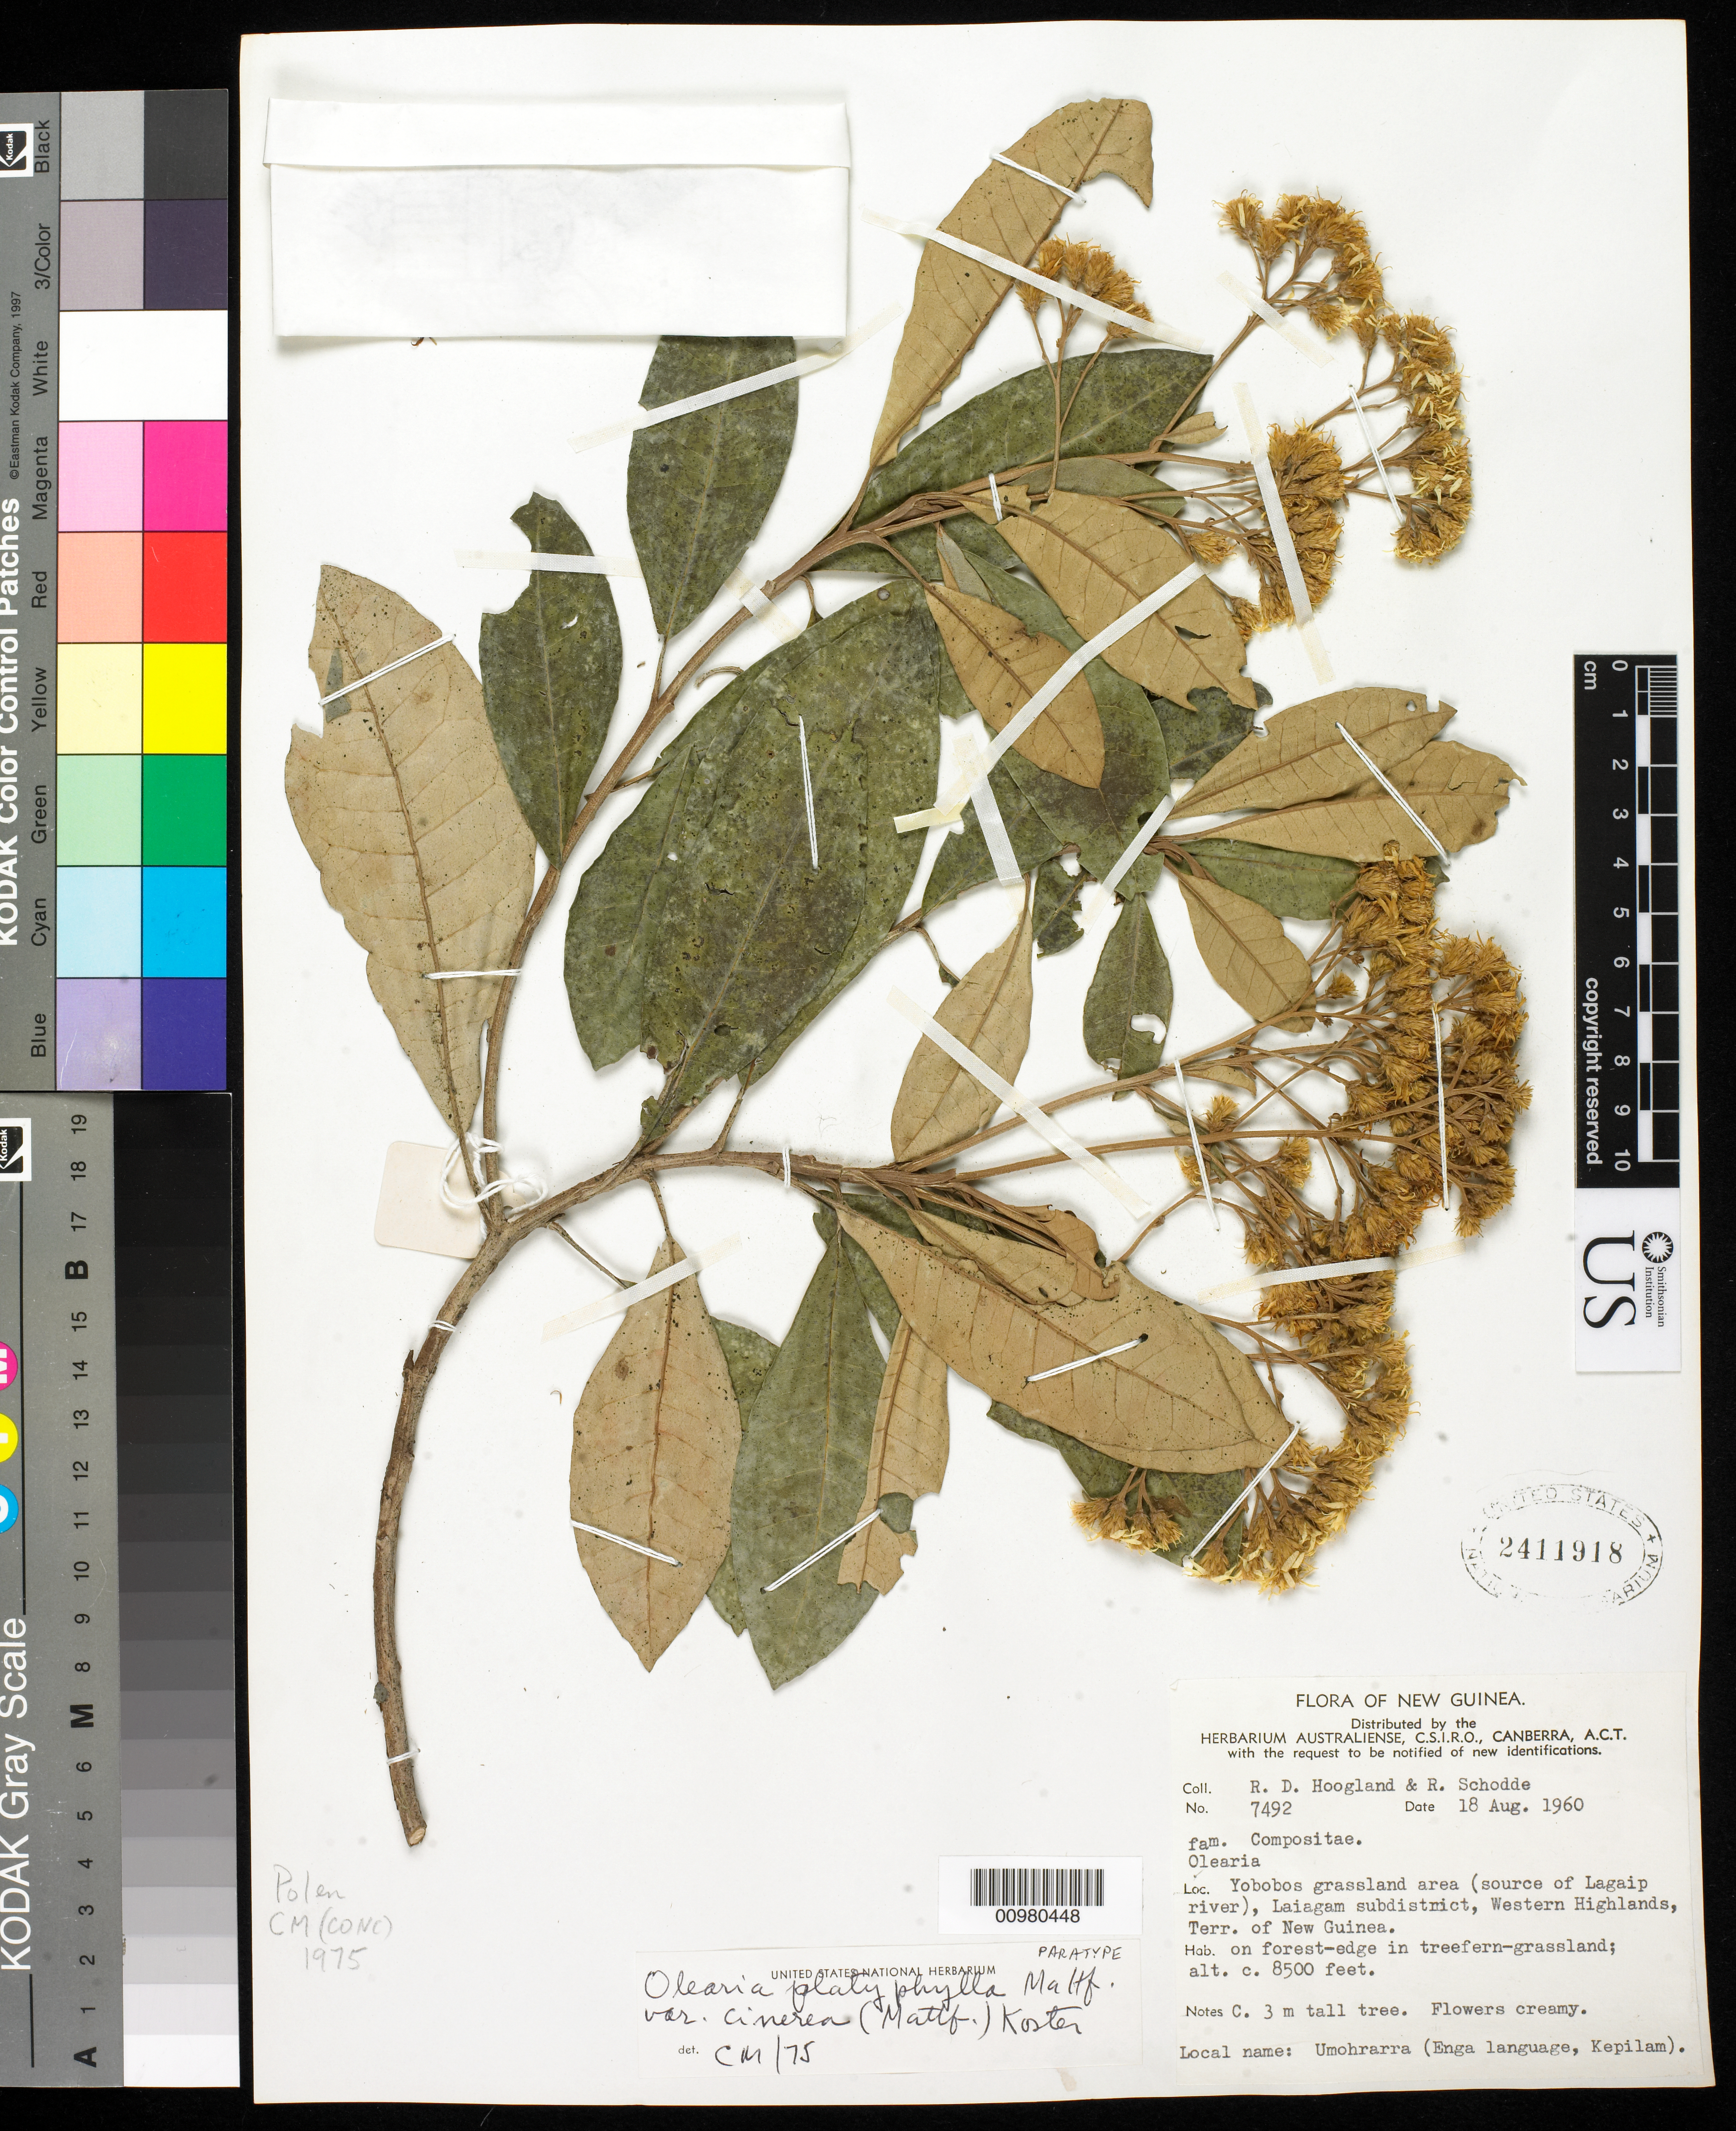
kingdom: Plantae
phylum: Tracheophyta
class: Magnoliopsida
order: Asterales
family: Asteraceae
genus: Olearia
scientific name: Olearia platyphylla var. cinerea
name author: (Mattf.) J. Kost.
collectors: R. D. Hoogland & R. Schodde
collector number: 7492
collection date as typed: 18 Aug 1960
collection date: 1960-08-18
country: Papua New Guinea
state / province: Enga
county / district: Laiagam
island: New Guinea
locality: Yobobos grassland area (source of Lagaip River)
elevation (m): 2591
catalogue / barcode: US 2411918